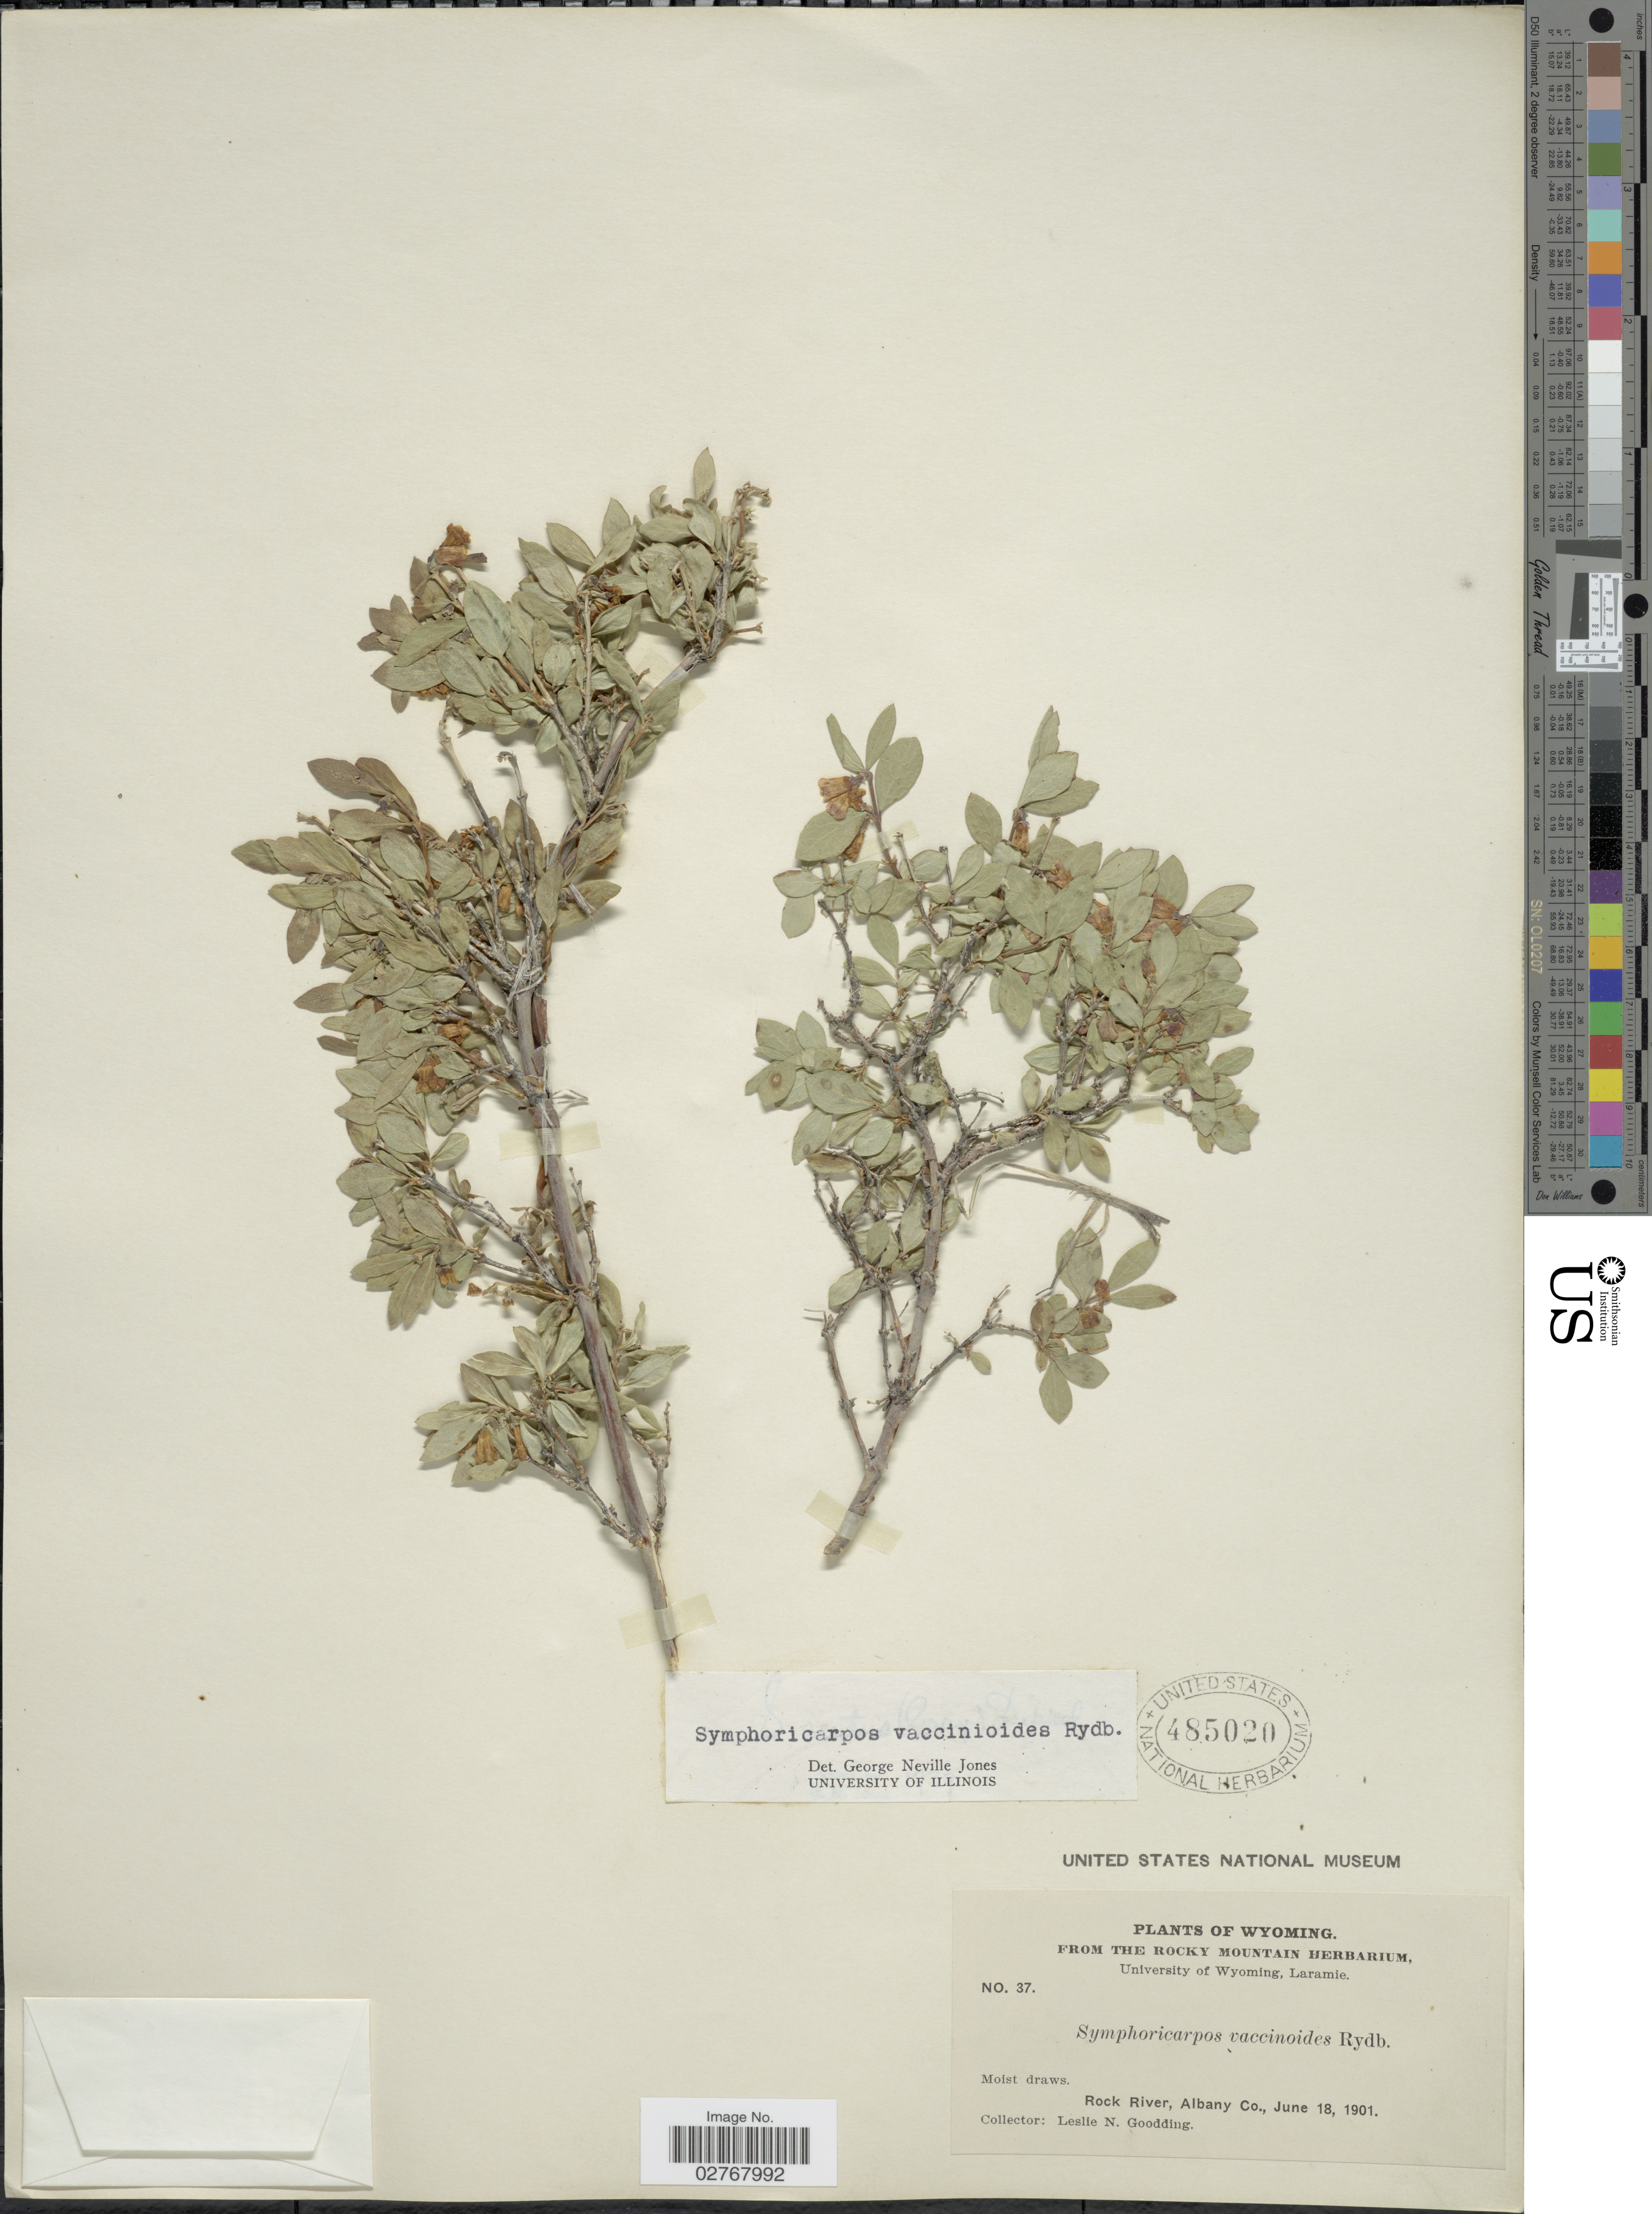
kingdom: Plantae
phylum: Tracheophyta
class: Magnoliopsida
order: Dipsacales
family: Caprifoliaceae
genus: Symphoricarpos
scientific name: Symphoricarpos vaccinioides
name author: Rydb.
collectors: L. N. Goodding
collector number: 37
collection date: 1901-06-18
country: United States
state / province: Wyoming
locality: Rock River, Albany Co.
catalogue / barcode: US 485020